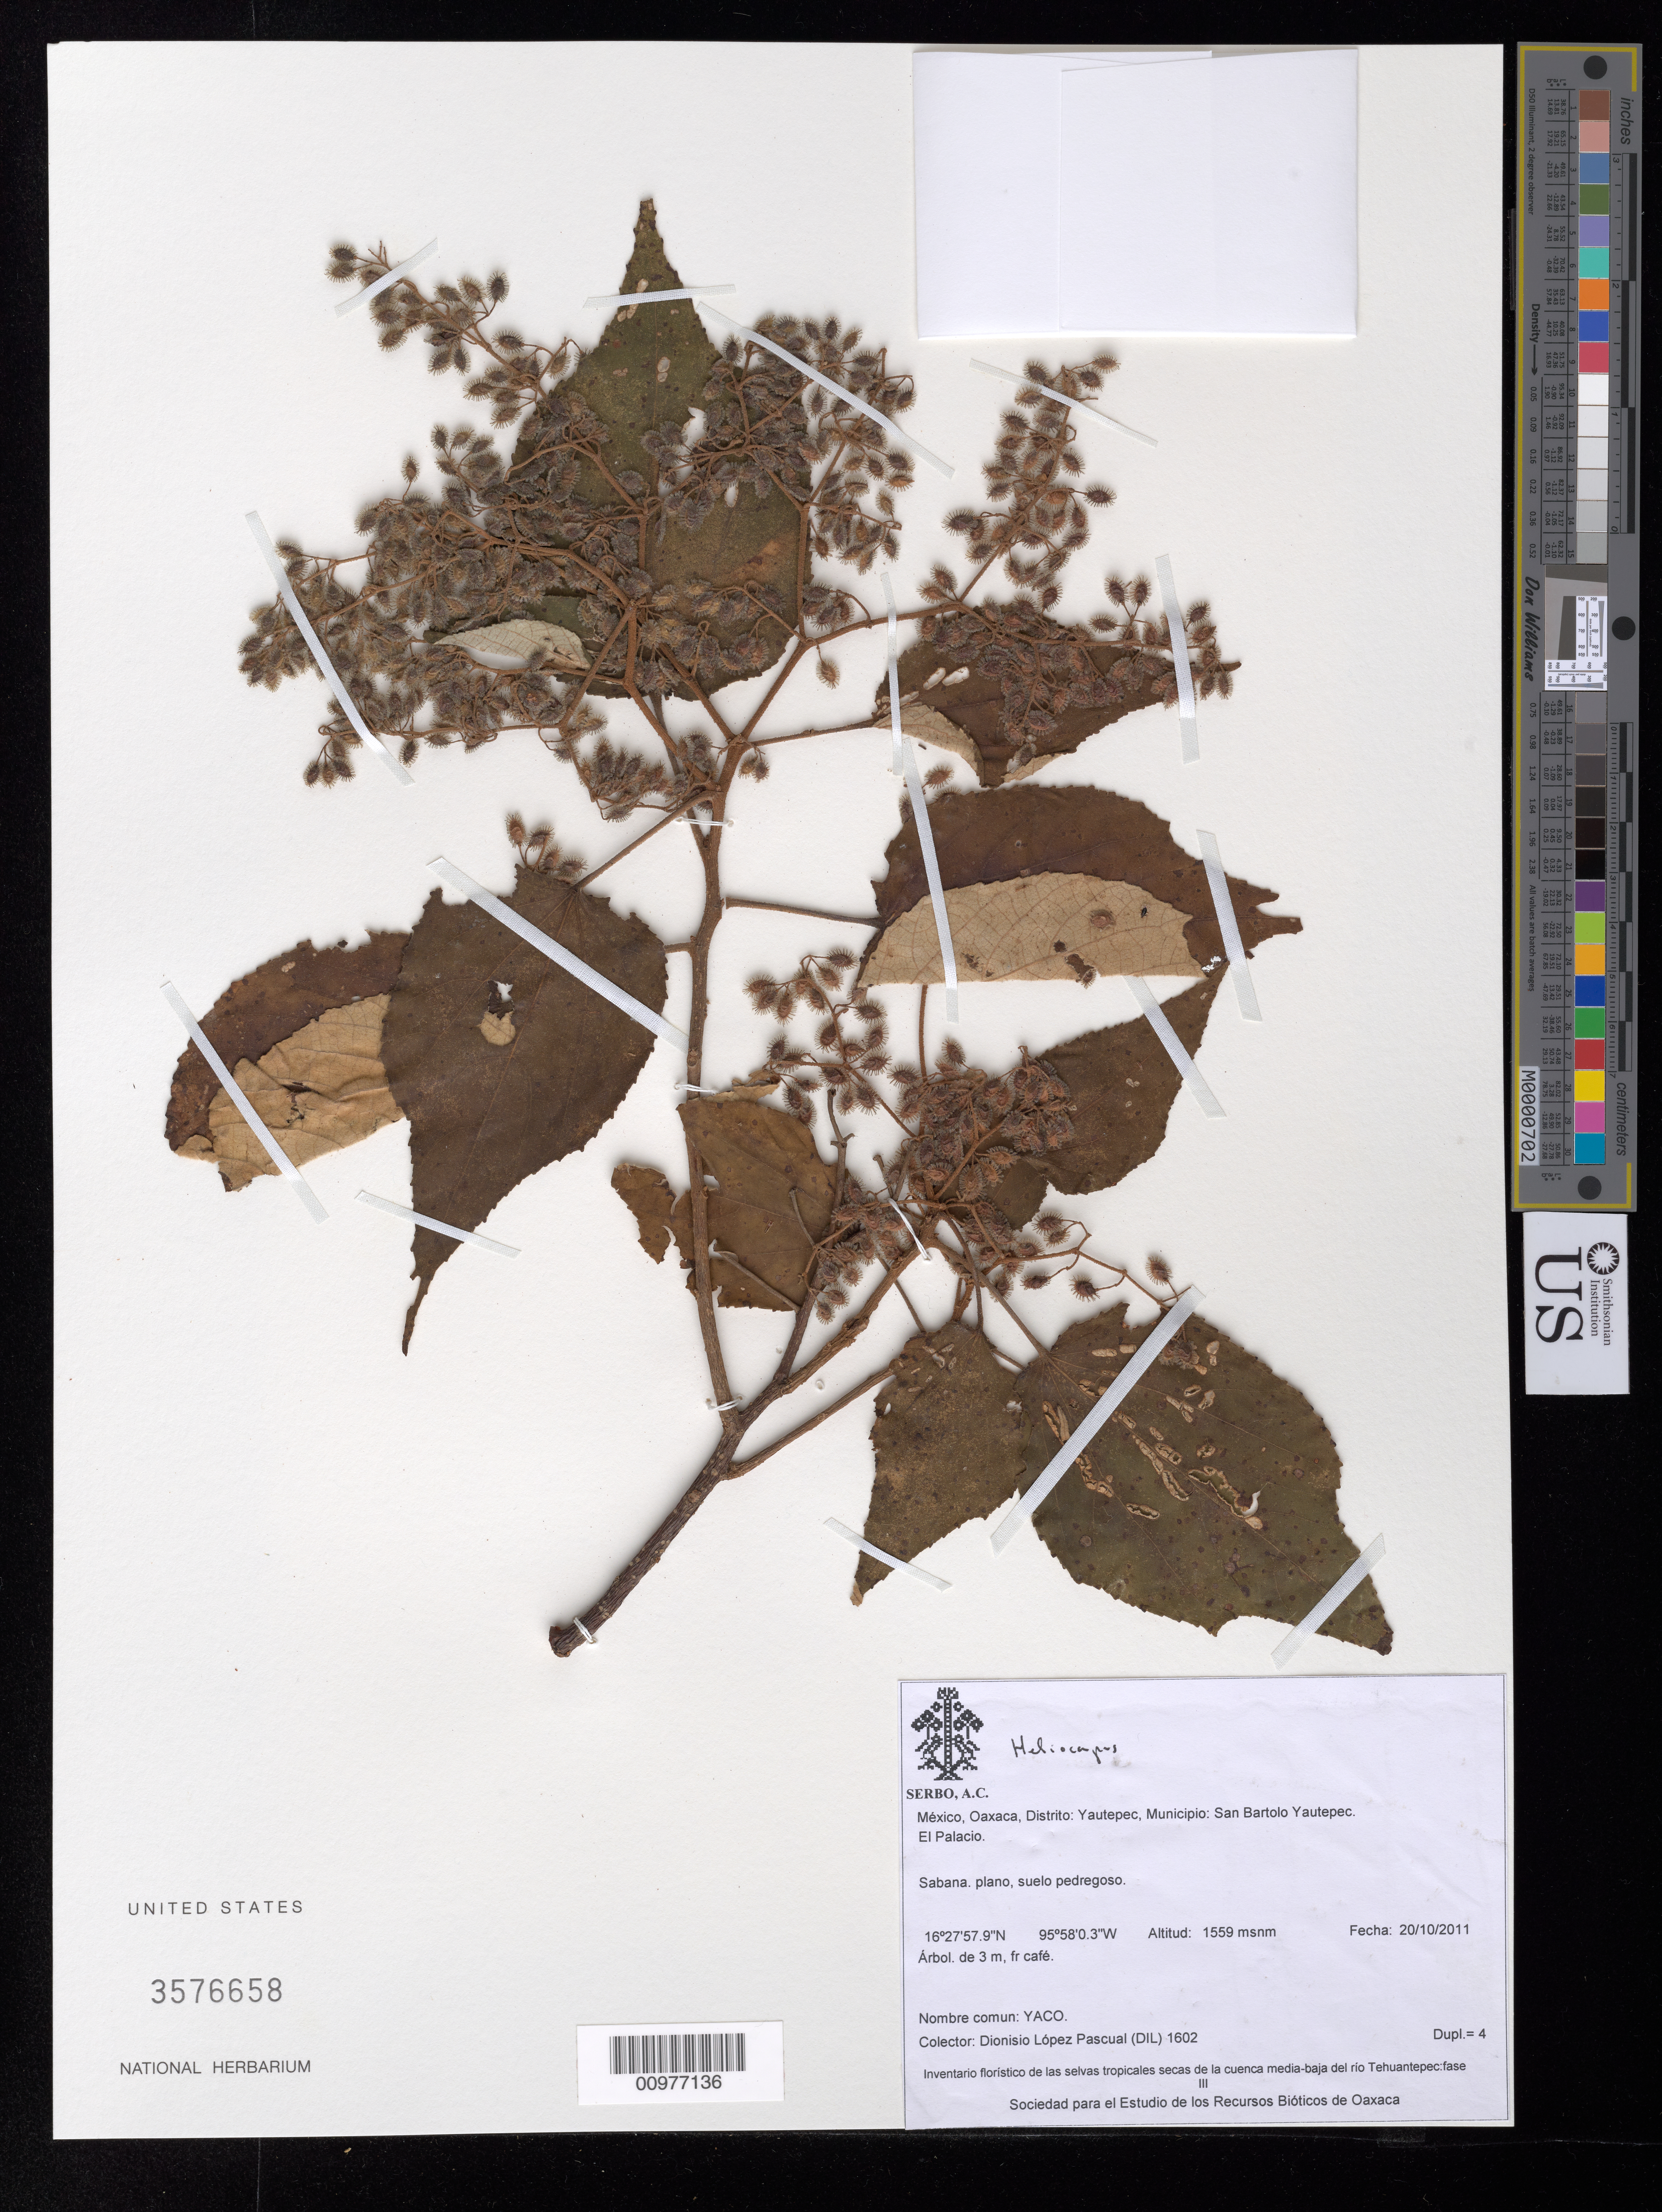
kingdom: Plantae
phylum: Tracheophyta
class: Magnoliopsida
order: Malvales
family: Malvaceae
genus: Heliocarpus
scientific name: Heliocarpus pallidus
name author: Rose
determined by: Dorr, Laurence J., Curator (BOT), Smithsonian Institution - National Museum of Natural History (UNITED STATES)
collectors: D. Lopez Pascual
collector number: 1602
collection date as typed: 20/10/2011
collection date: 2011-10-20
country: Mexico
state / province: Oaxaca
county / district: Yautepec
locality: Mun: San Bartolo Yautepec. El Palacio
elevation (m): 1559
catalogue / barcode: US 3576658